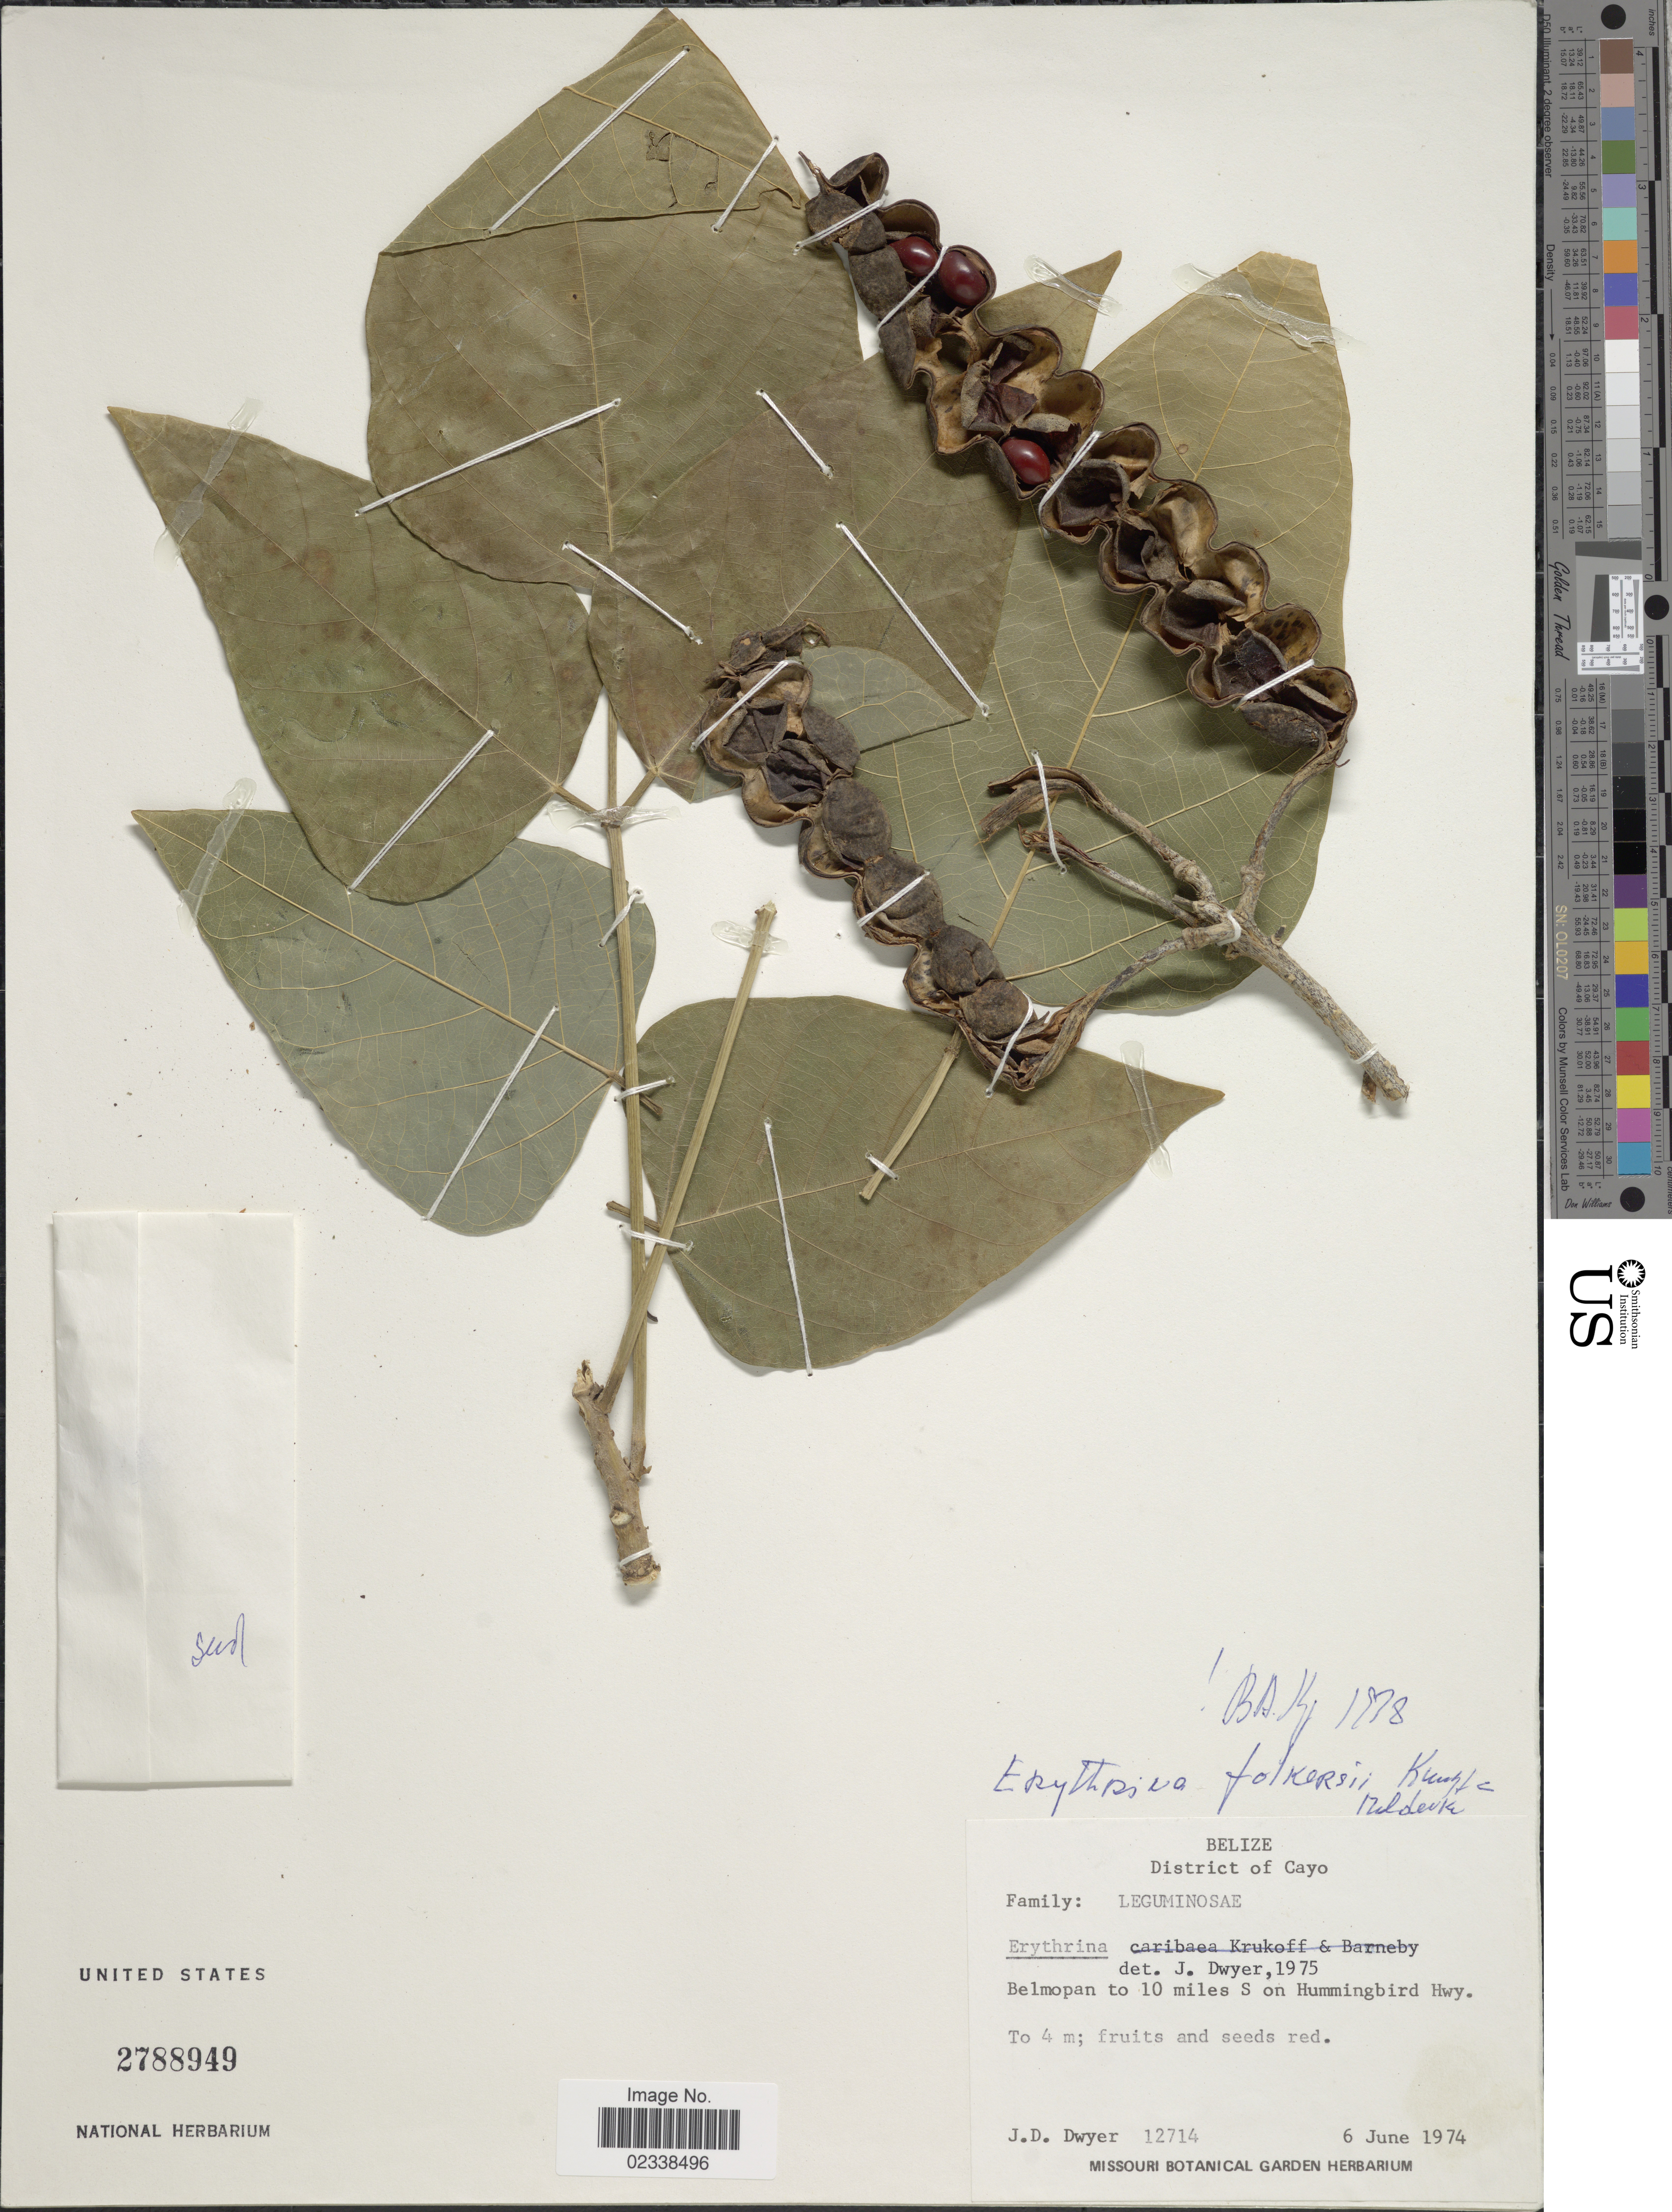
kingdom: Plantae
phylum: Tracheophyta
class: Magnoliopsida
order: Fabales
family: Fabaceae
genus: Erythrina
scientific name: Erythrina folkersii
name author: Krukoff & Moldenke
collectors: J. D. Dwyer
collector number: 12714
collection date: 1974-06-06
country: Belize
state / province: Toledo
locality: Belmopan to 10 miles S on Hummingbird Hwy.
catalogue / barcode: US 27889494